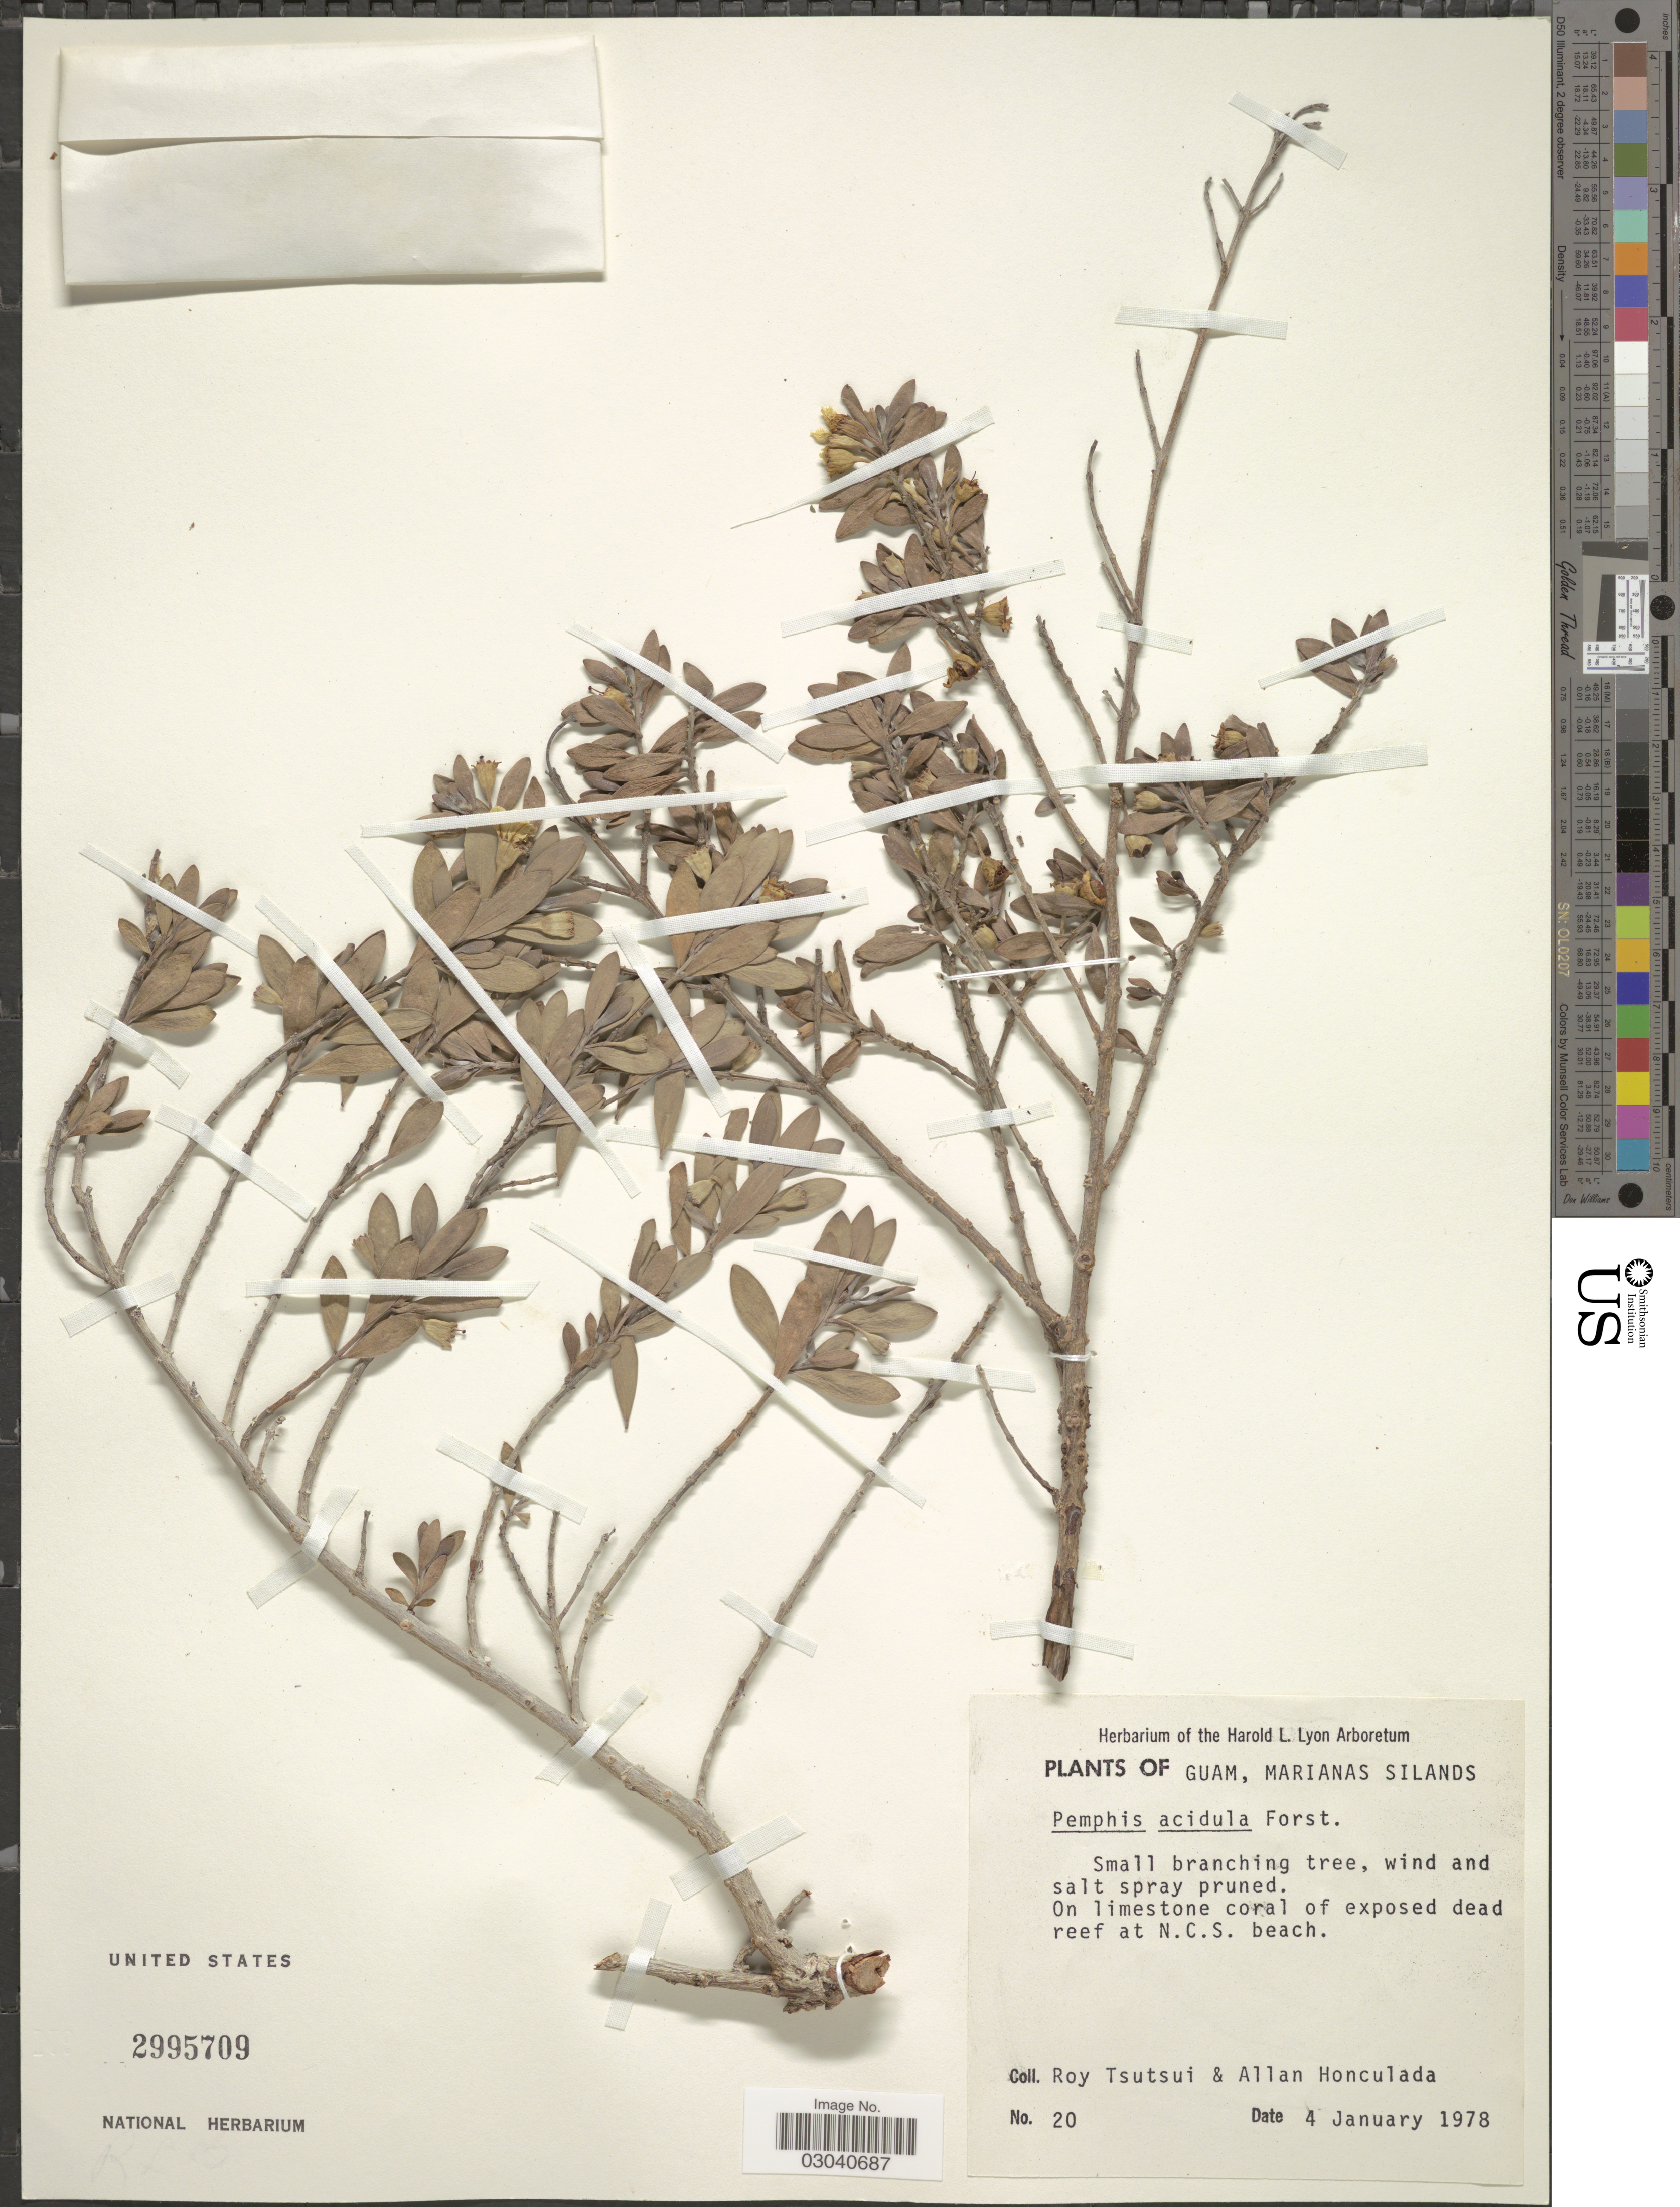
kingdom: Plantae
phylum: Tracheophyta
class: Magnoliopsida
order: Myrtales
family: Lythraceae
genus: Pemphis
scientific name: Pemphis acidula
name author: J.R. Forst. & G. Forst.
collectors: R. Tsutsui & A. Honculada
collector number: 20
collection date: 1978-01-04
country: Guam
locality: Guam, Marianas Silands. On limestone coral of exposed dead reef at N.C.S. beach.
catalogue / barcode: US 2995709